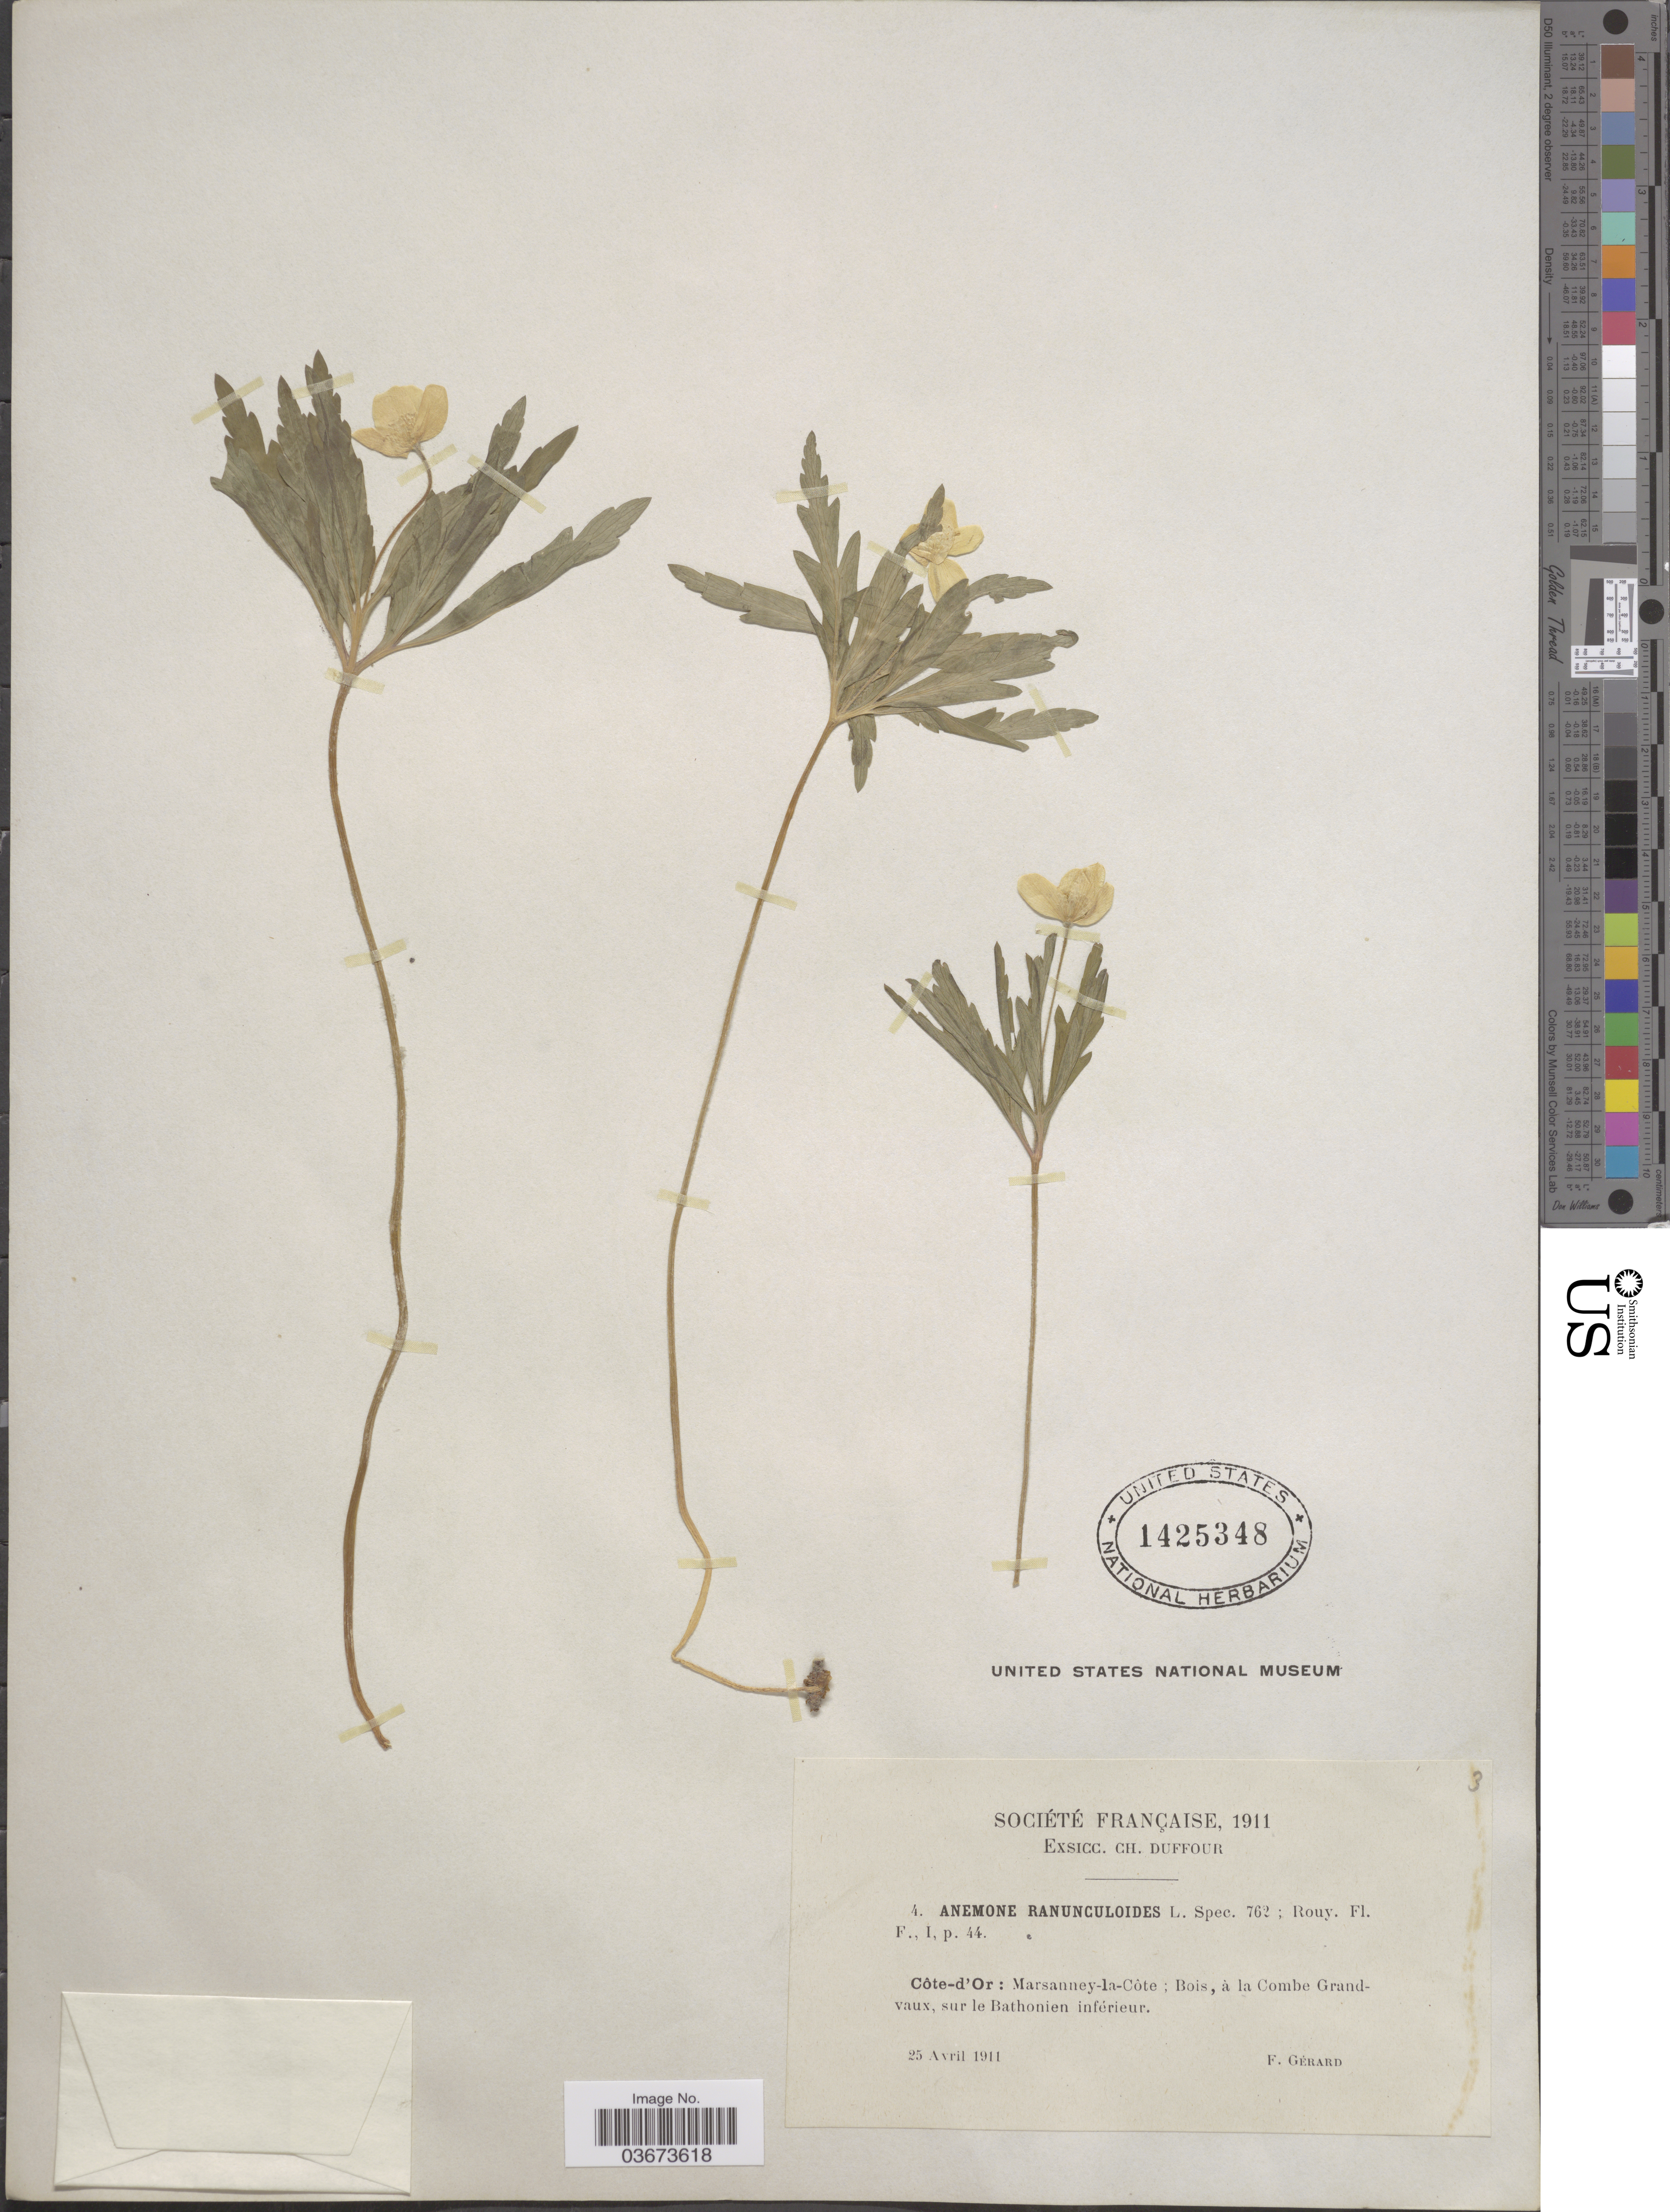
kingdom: Plantae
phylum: Tracheophyta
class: Magnoliopsida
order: Ranunculales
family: Ranunculaceae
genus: Anemone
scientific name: Anemone ranunculoides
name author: L.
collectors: F. Gérard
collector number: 4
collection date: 1911-04-25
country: France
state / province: Bourgogne-Franche-Comté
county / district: Côte-d'Or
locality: Côte-d'Or: Marsanney-la-Côte; Bois, á la Combe Grand-vaux, sur le Bathonien inférieur.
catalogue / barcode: US 1425348